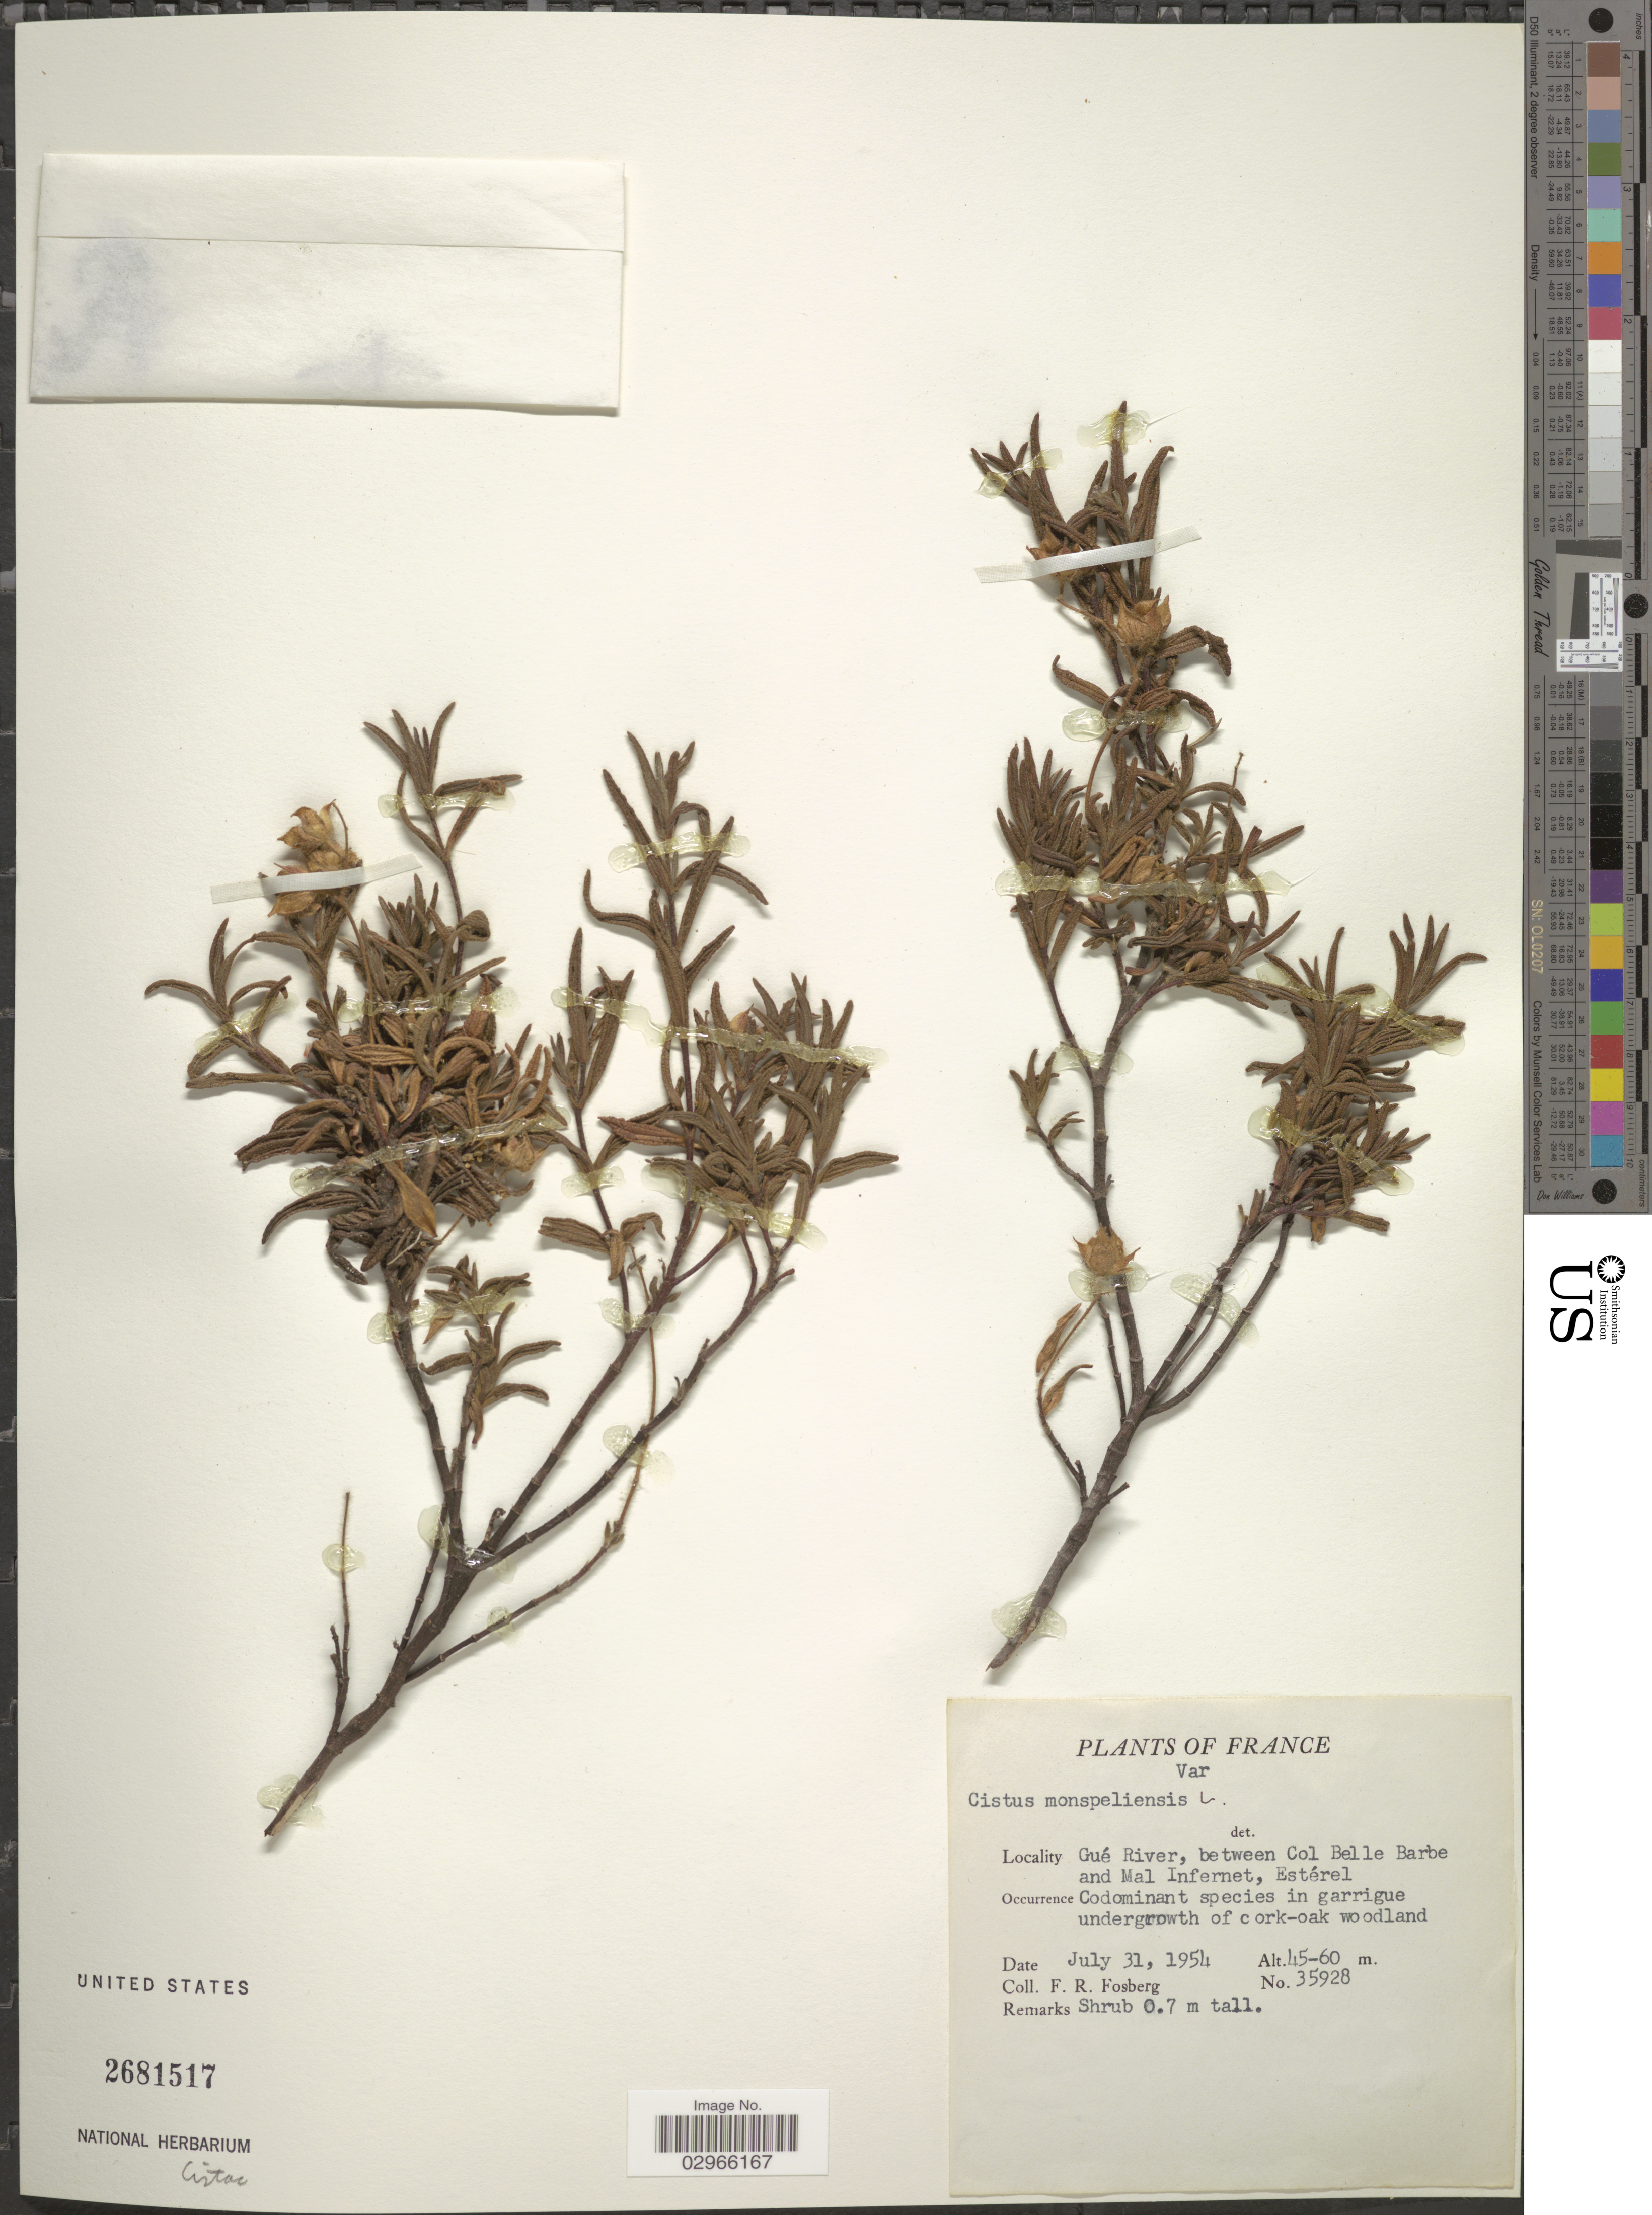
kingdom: Plantae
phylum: Tracheophyta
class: Magnoliopsida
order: Malvales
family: Cistaceae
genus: Cistus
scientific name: Cistus monspeliensis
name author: L.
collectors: F. R. Fosberg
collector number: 35928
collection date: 1954-07-31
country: France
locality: Var. Gué River, between Col Belle Barbe and Mal Infernet, Estérel.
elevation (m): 45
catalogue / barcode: US 2681517